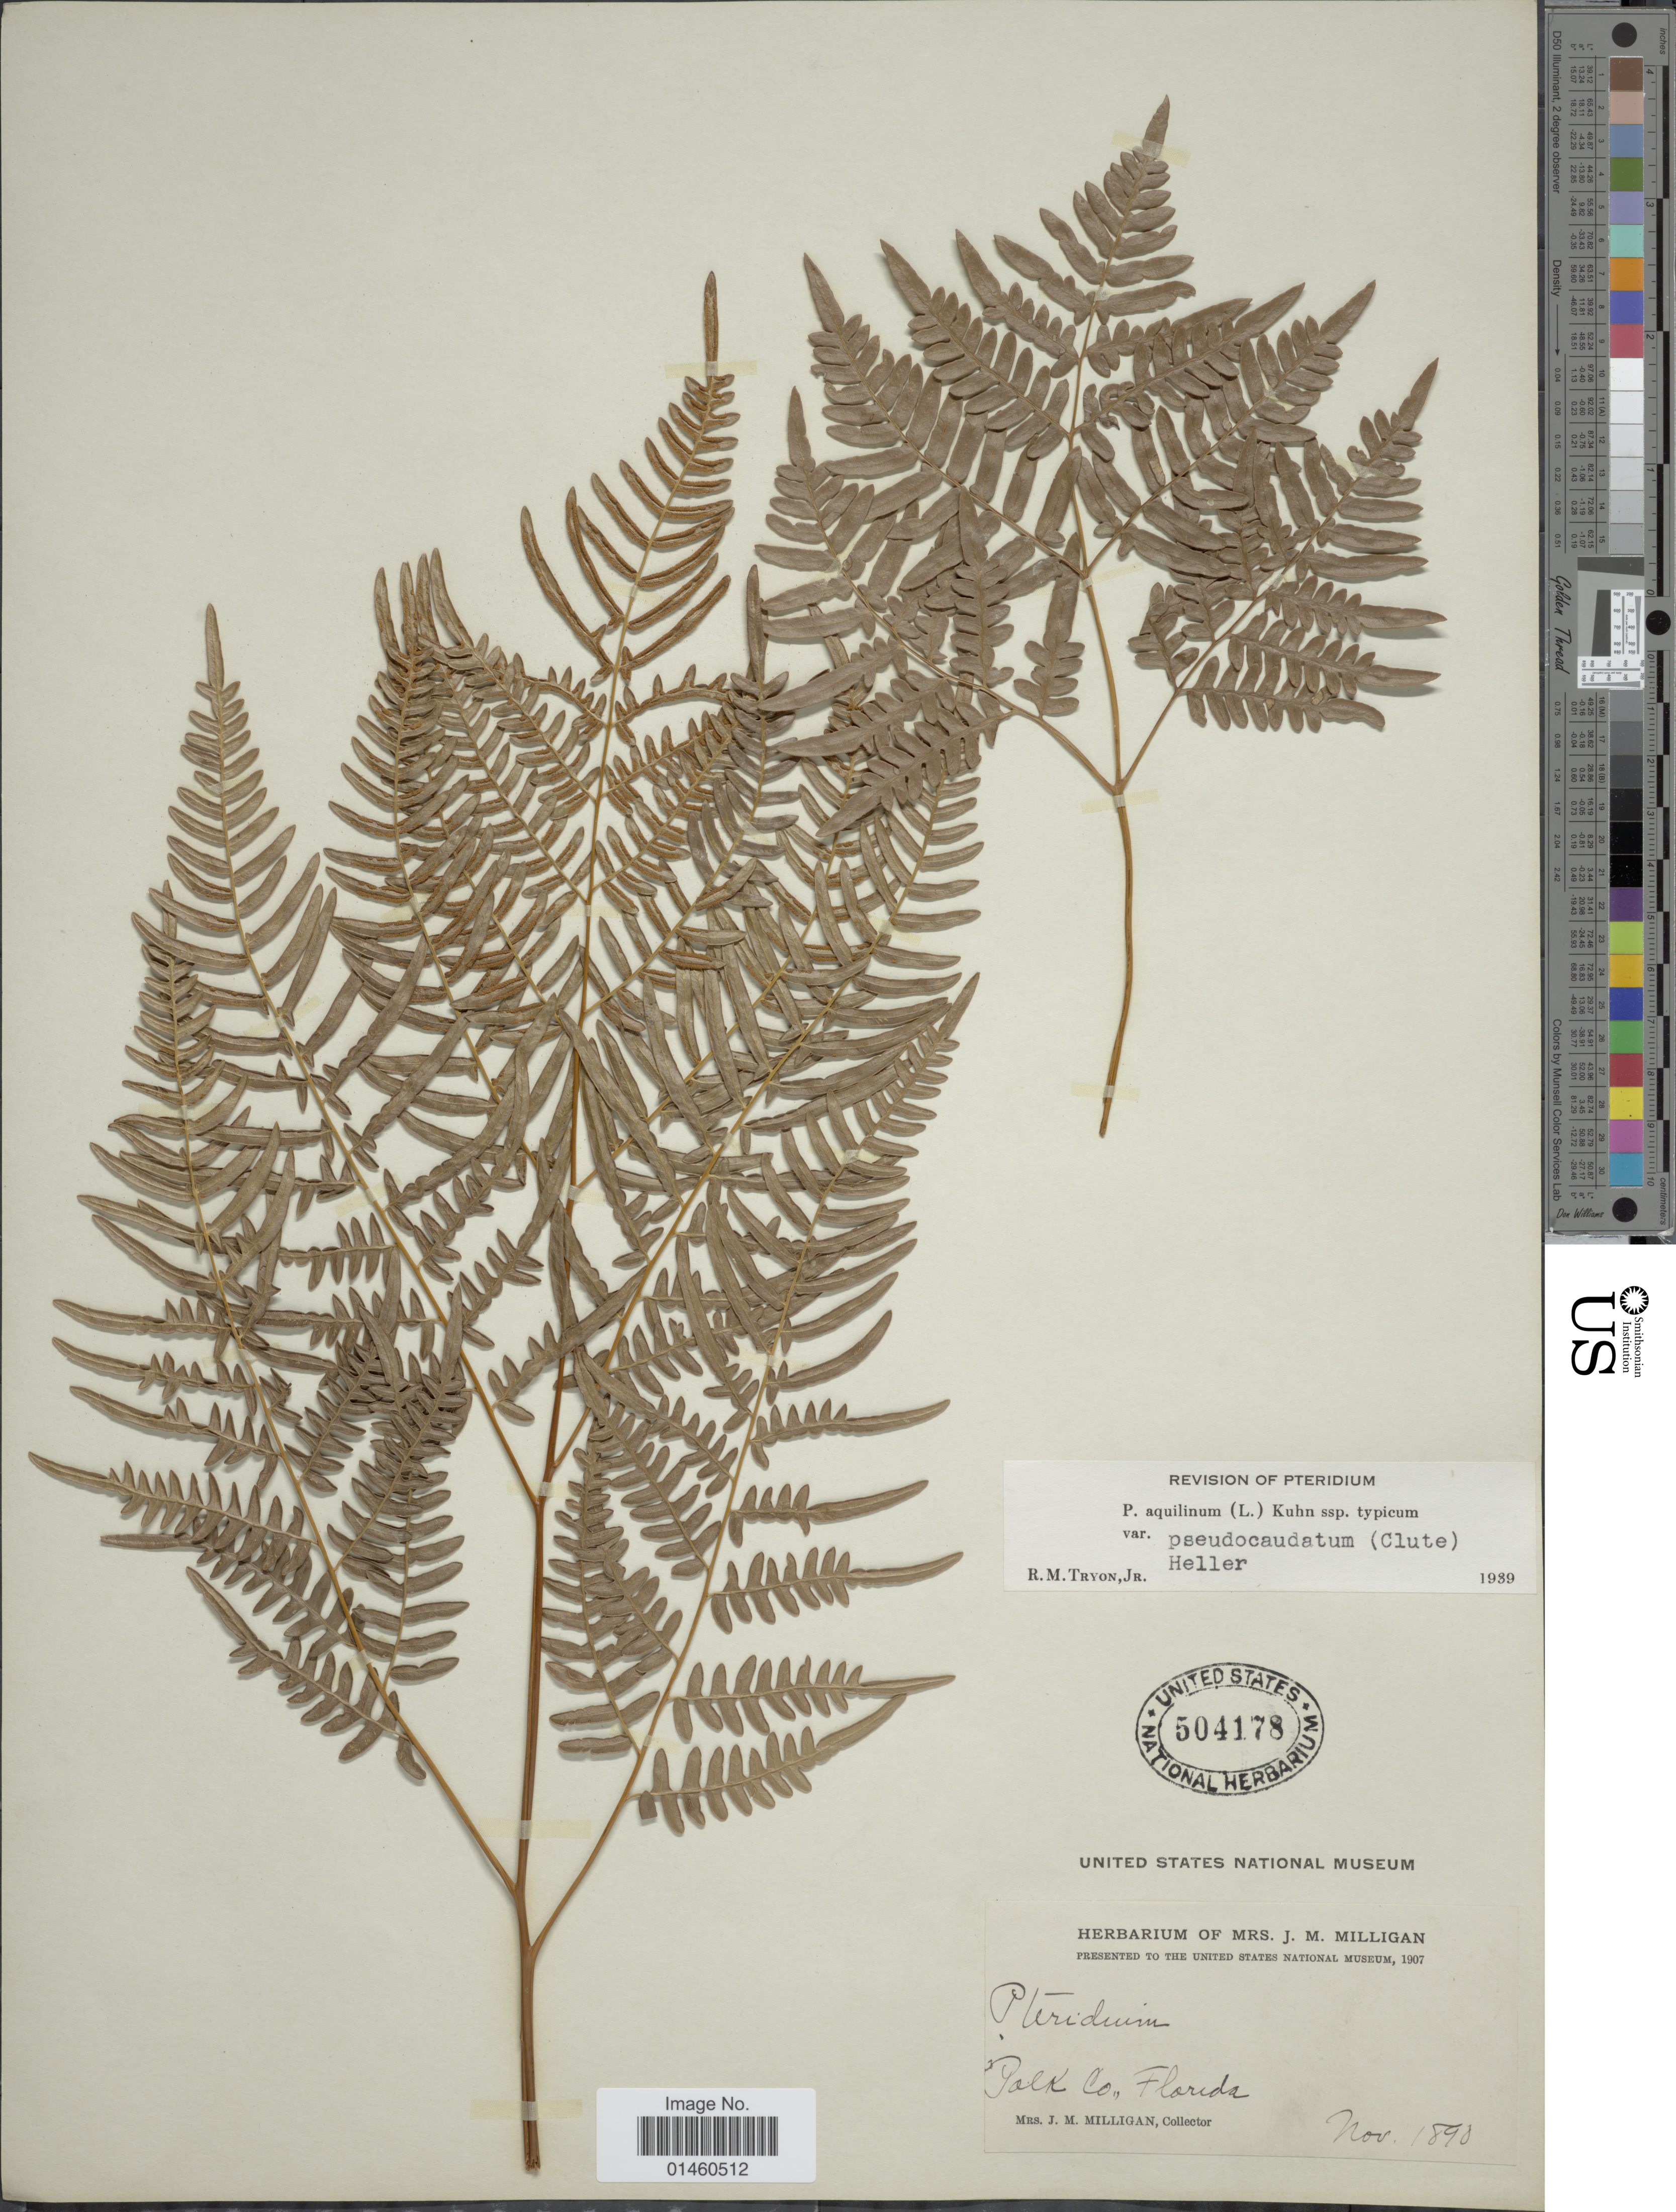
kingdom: Plantae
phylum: Tracheophyta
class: Polypodiopsida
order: Polypodiales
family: Dennstaedtiaceae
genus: Pteridium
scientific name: Pteridium aquilinum var. pseudocaudatum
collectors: J. Milligan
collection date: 1890-11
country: United States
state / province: Florida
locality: Polk Co.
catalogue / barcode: US 504178